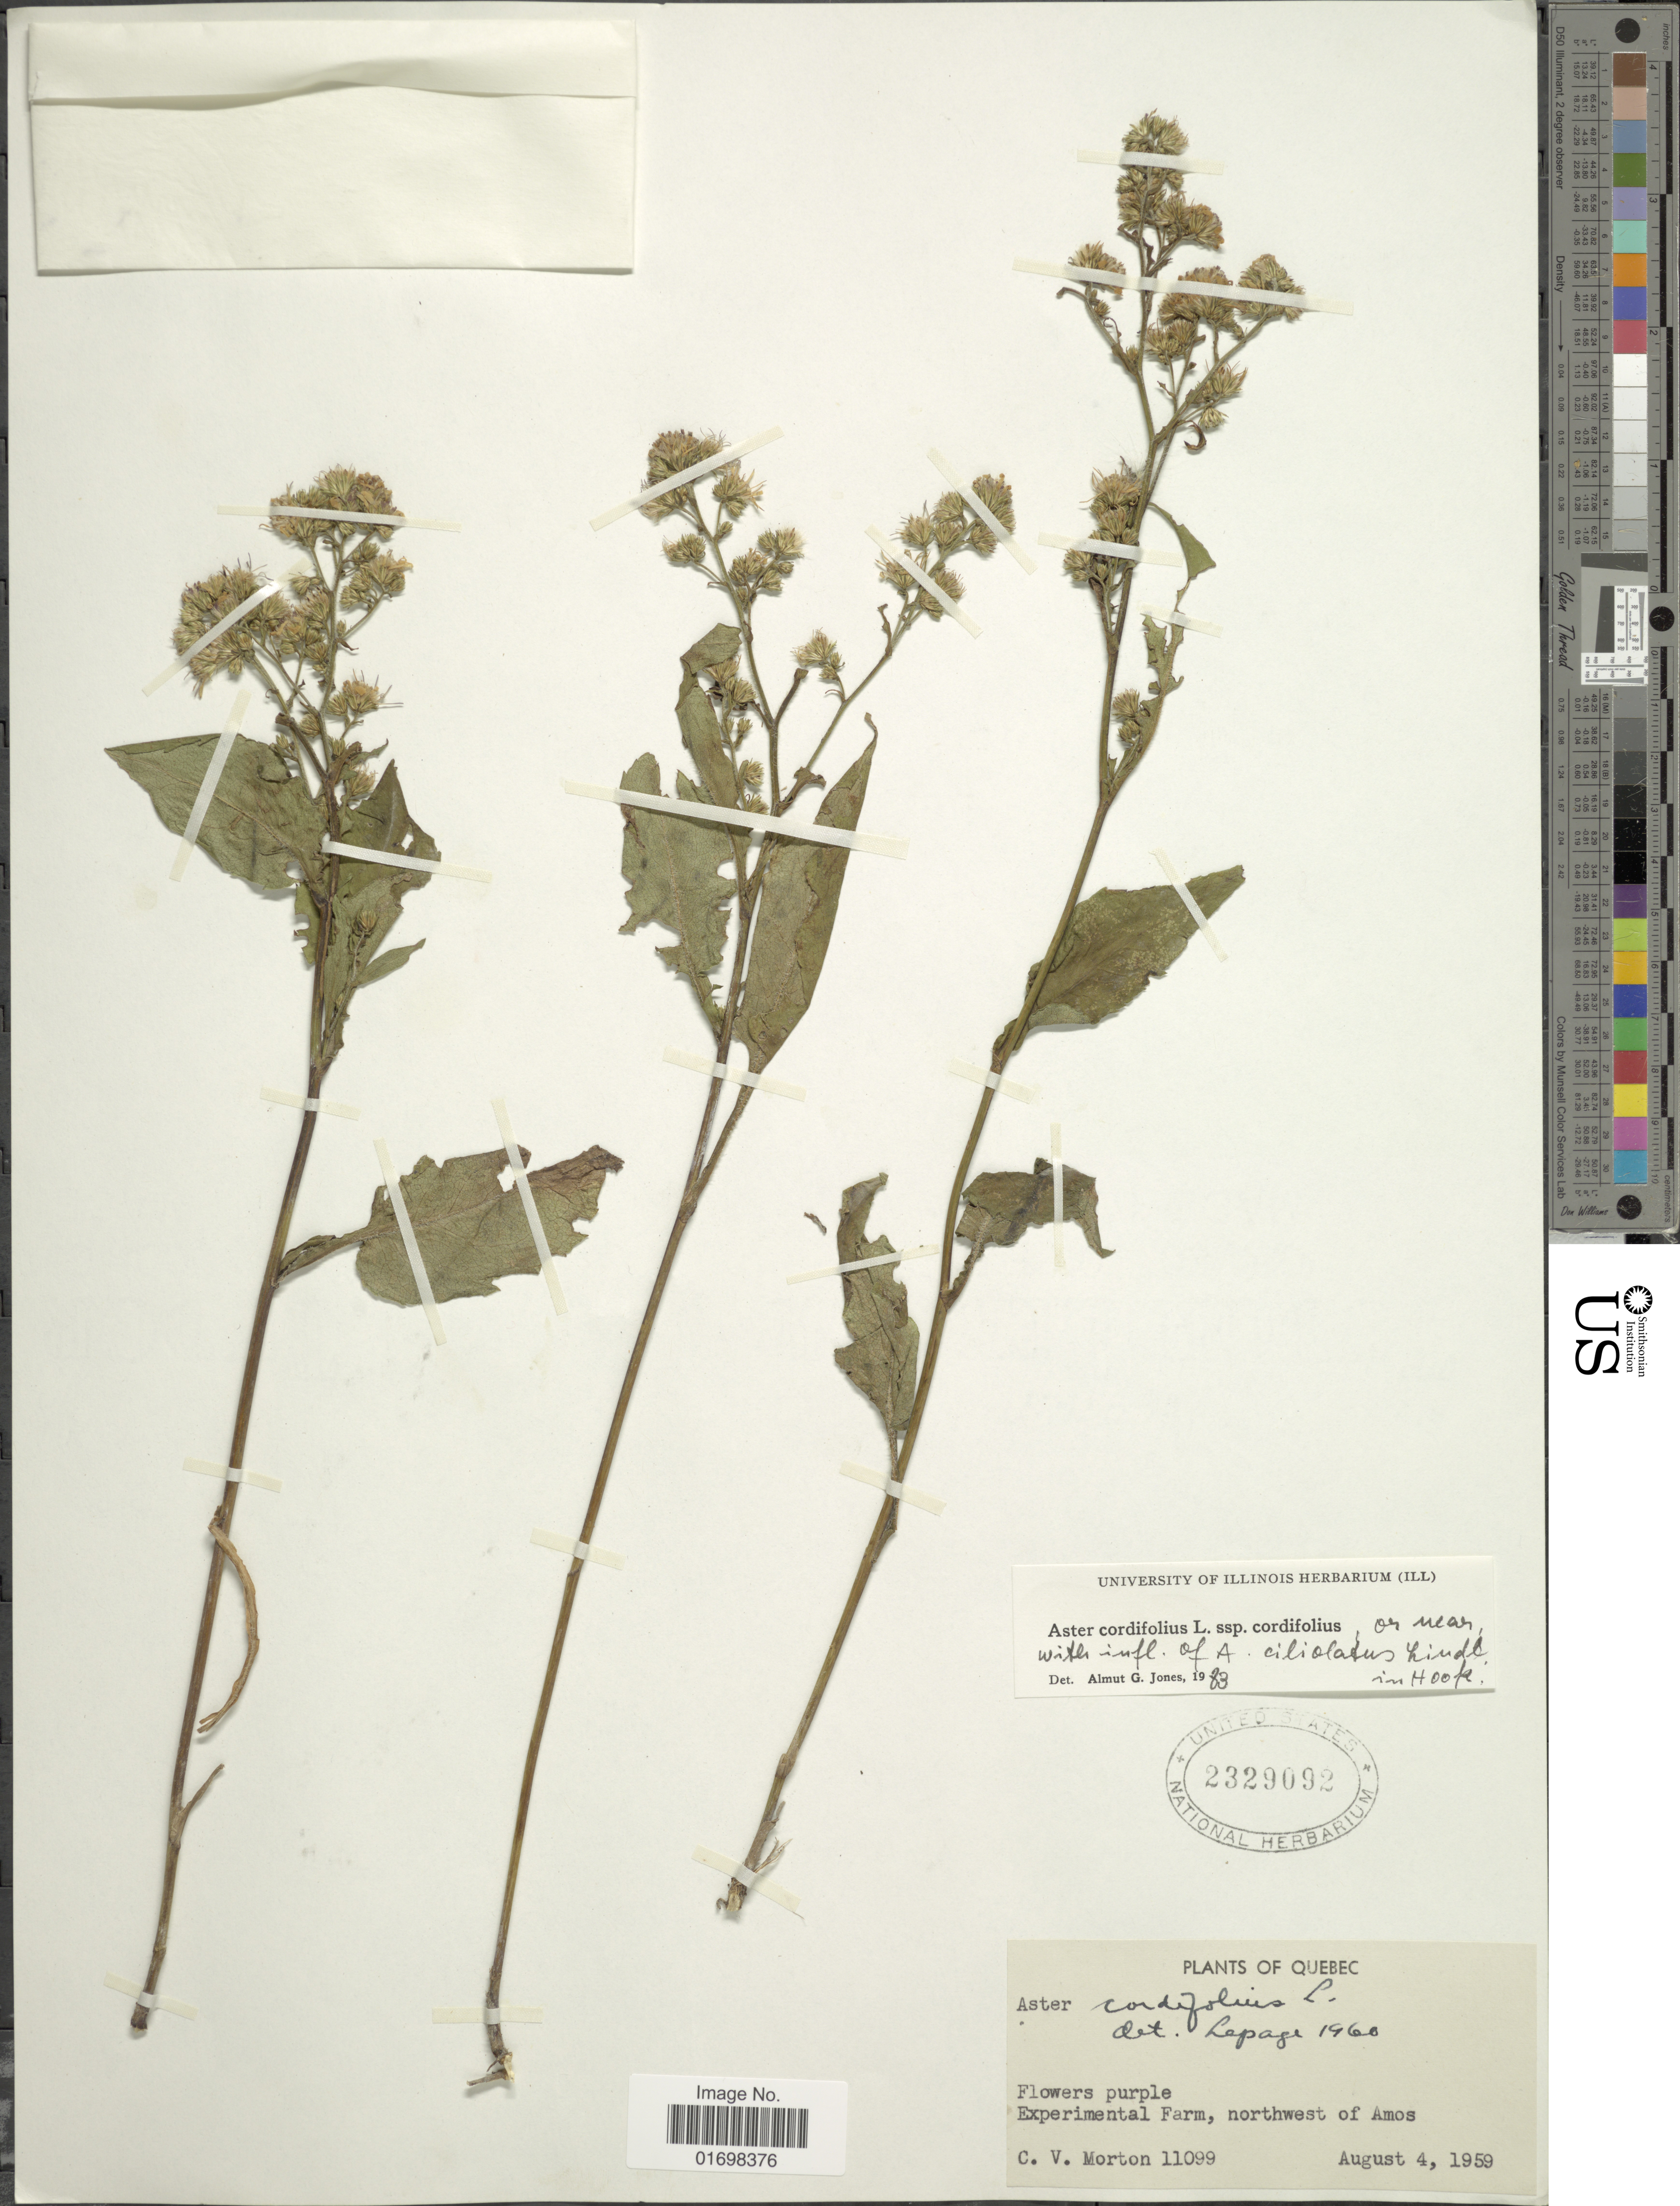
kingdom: Plantae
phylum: Tracheophyta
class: Magnoliopsida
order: Asterales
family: Asteraceae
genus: Symphyotrichum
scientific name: Symphyotrichum cordifolium var. cordifolium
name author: (L.) G.L. Nesom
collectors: C. V. Morton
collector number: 11099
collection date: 1959-08-04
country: Canada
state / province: Quebec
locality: Experimental Farm, northwest of Amos.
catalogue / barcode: US 2329092